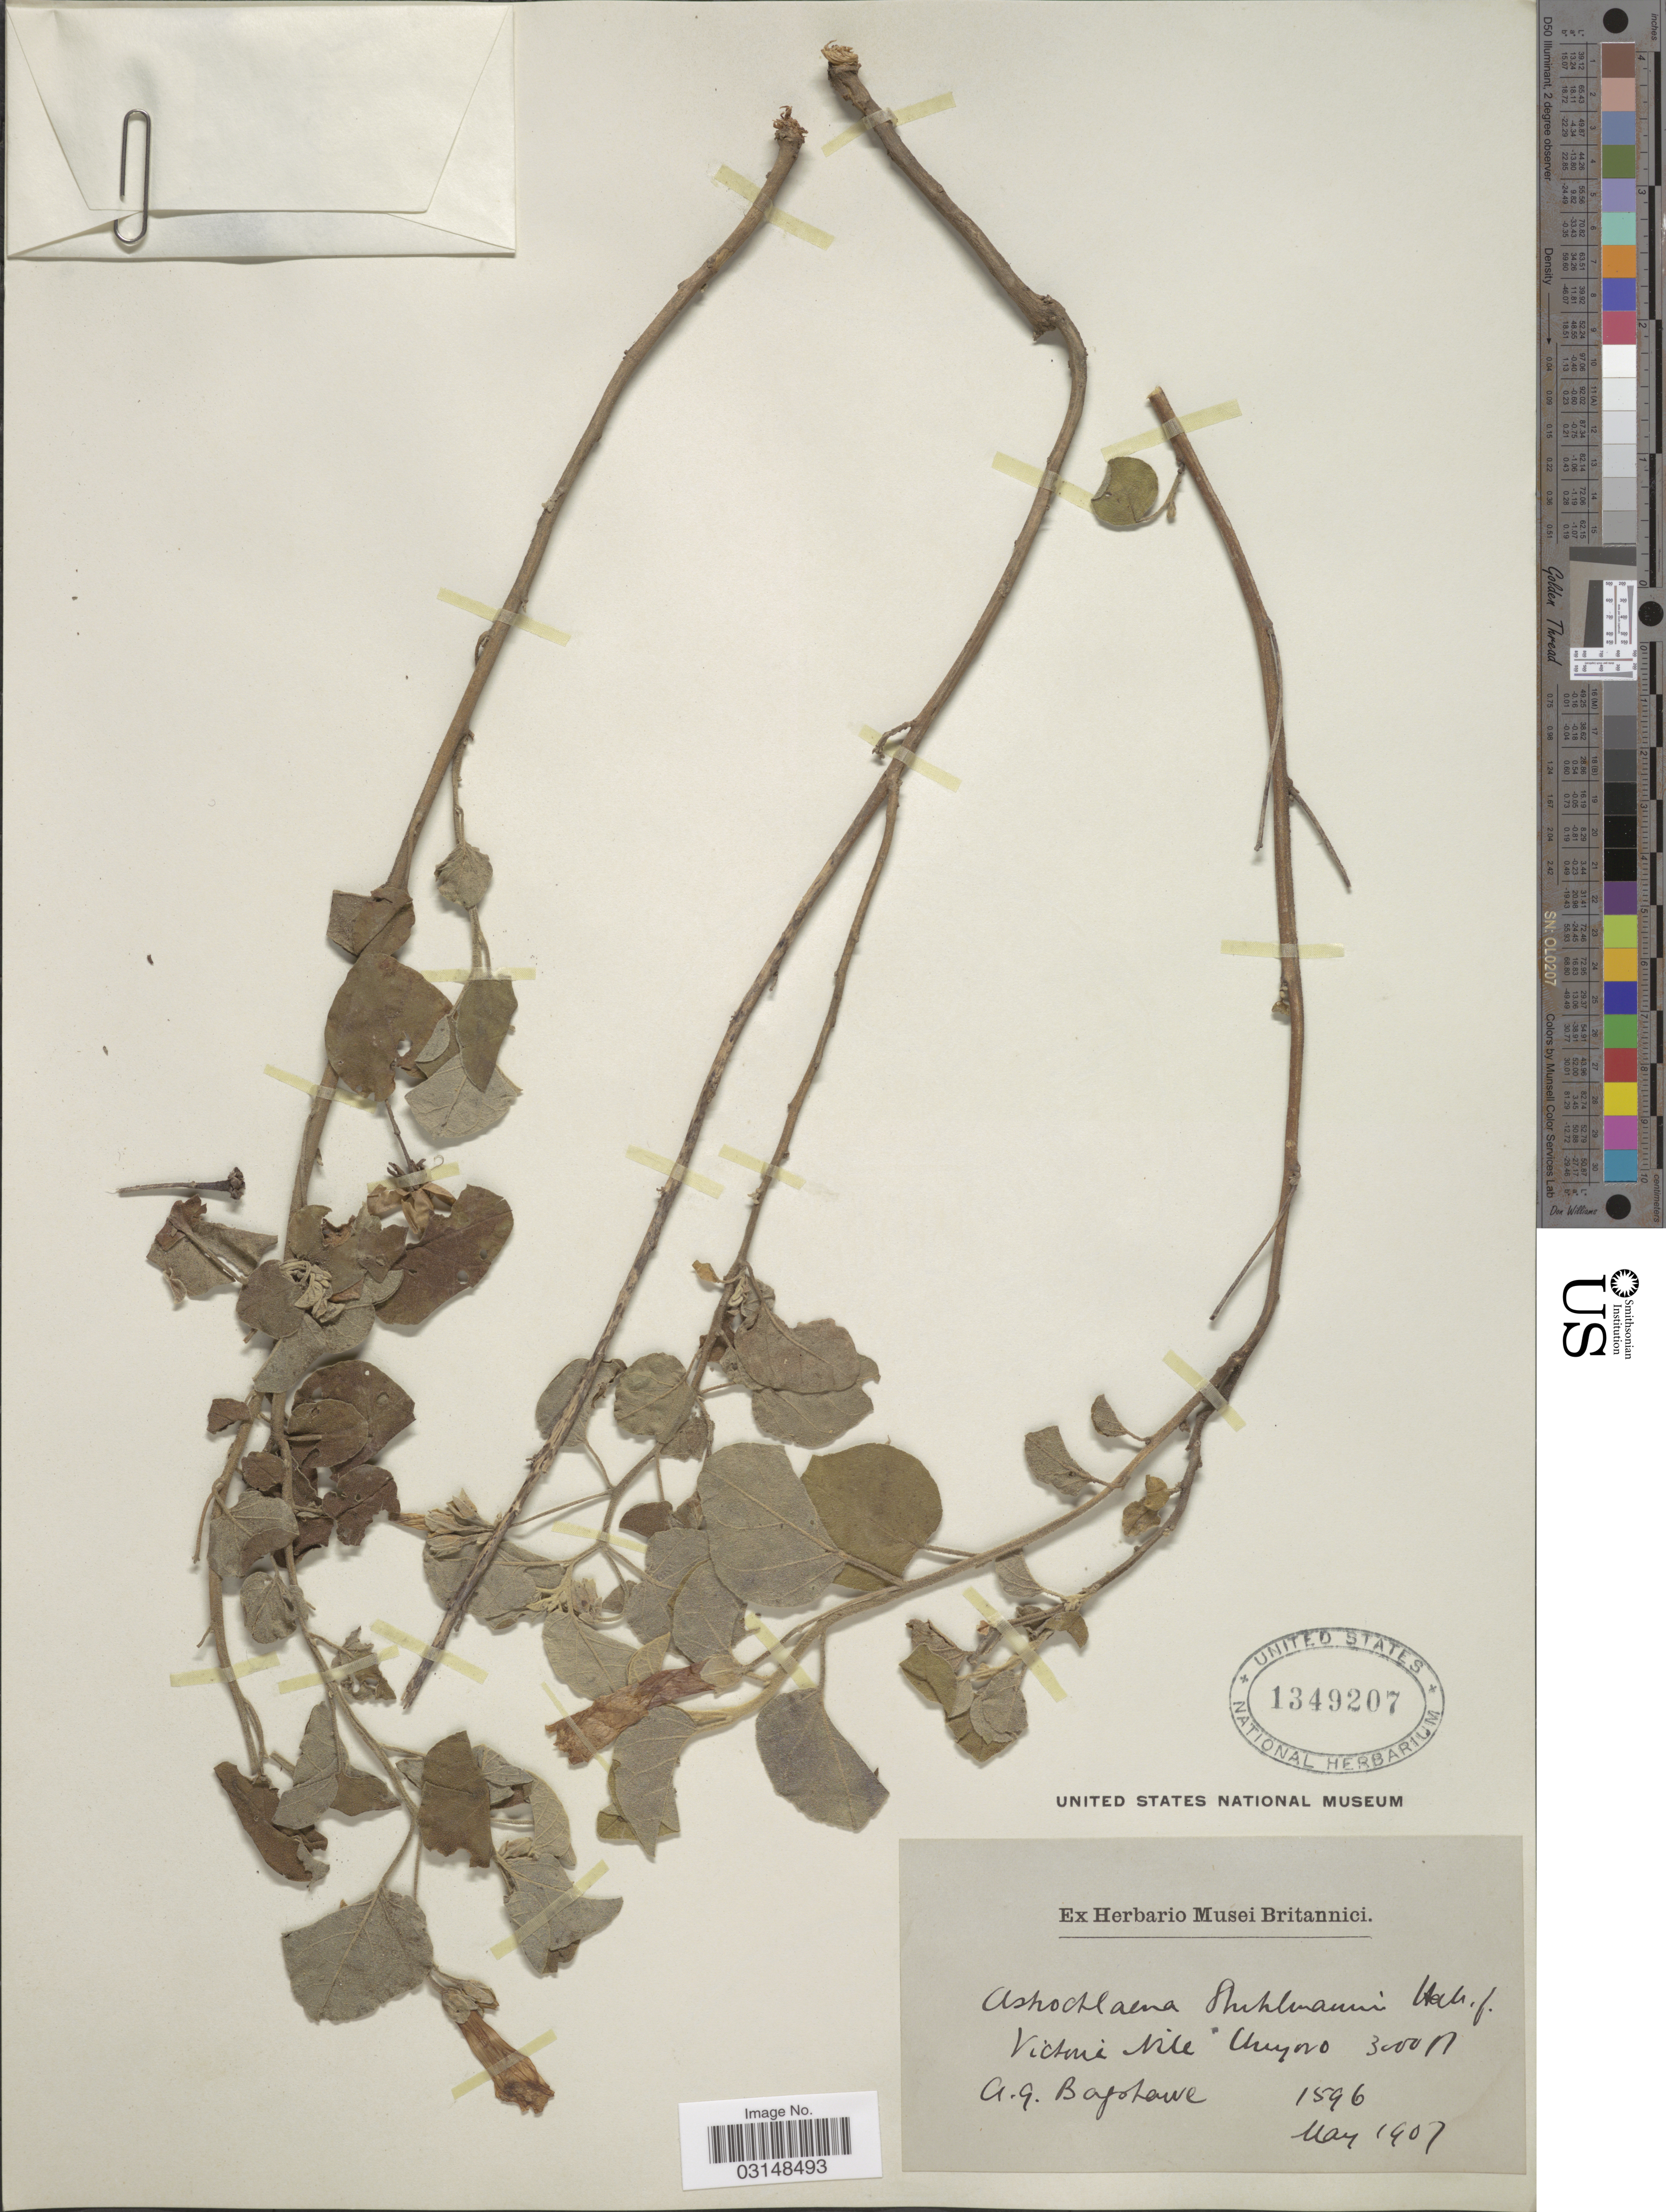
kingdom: Plantae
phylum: Tracheophyta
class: Magnoliopsida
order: Solanales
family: Convolvulaceae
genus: Astripomoea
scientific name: Astripomoea malvacea var. malvacea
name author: (Klotzsch) A. Meeuse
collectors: A. Bagshawe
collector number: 1596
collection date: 1907-05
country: Uganda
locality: Victoria Nile, Unyoro.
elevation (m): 914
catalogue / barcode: US 1349207